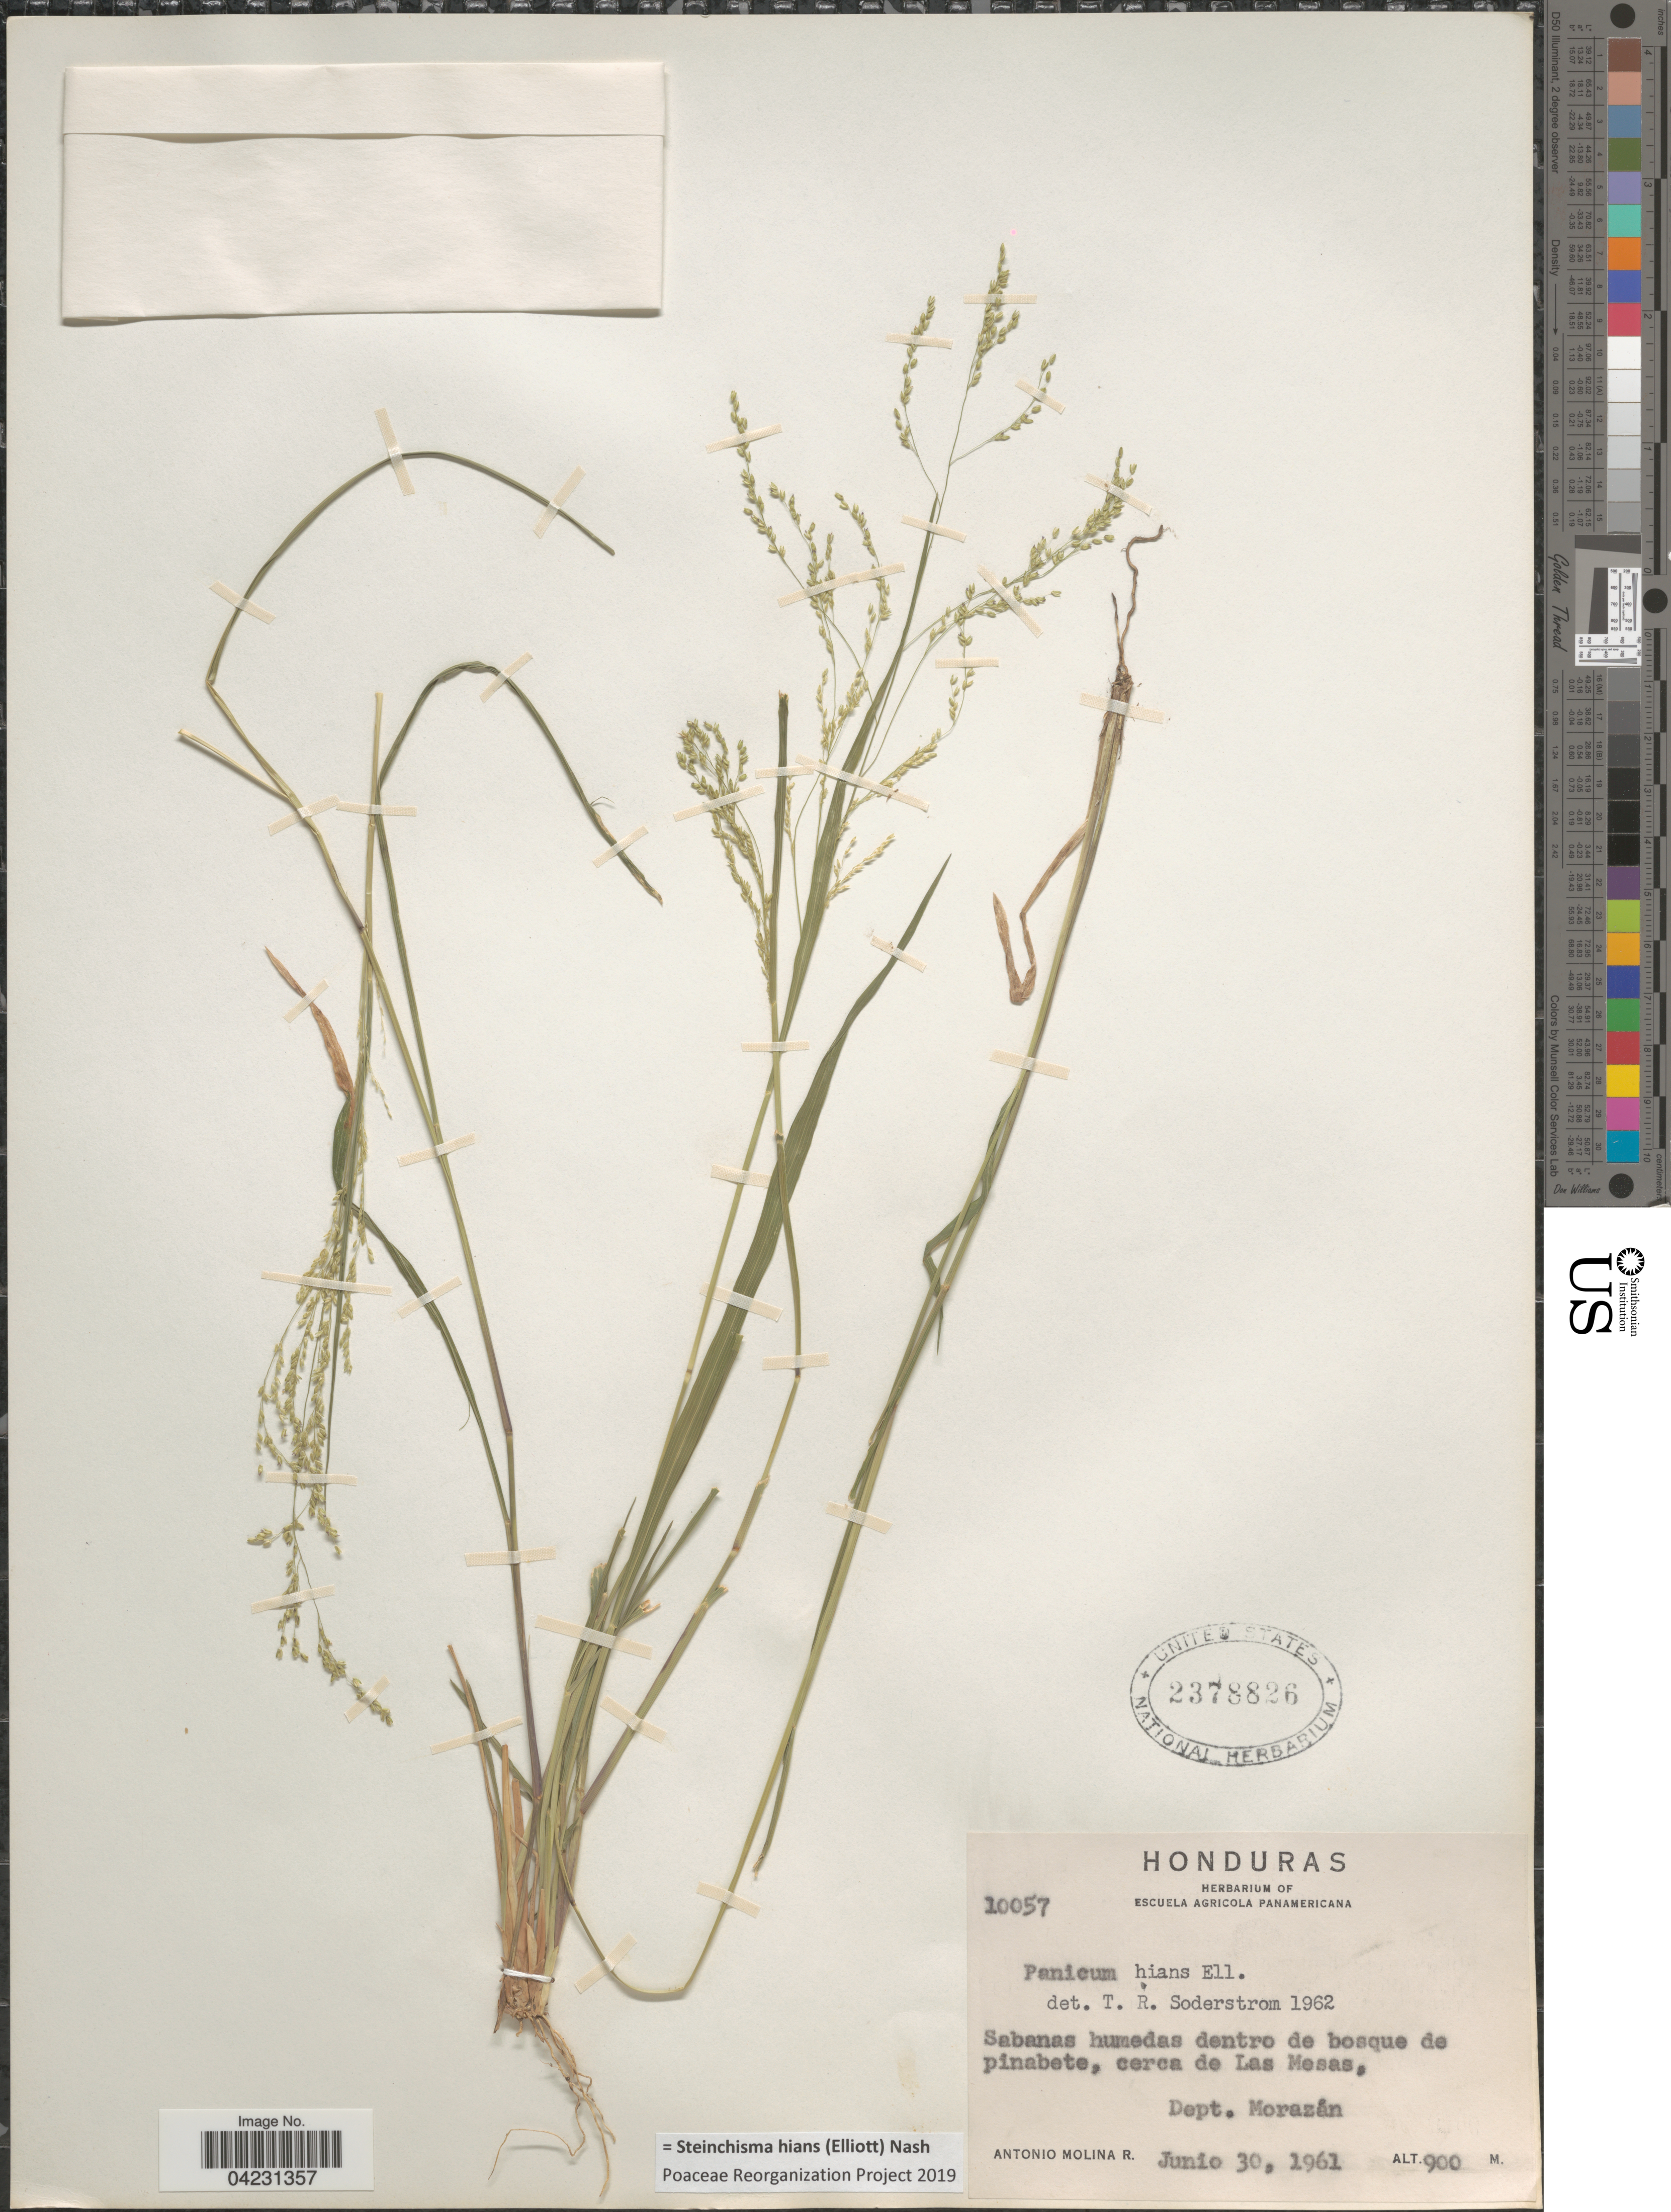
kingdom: Plantae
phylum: Tracheophyta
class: Liliopsida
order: Poales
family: Poaceae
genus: Steinchisma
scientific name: Steinchisma hians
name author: (Elliott) Nash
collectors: A. Molina R.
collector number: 10057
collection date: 1961-06-30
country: Honduras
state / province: Fco. Morazán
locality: Sabanas humedas dentro de bosque de pinabete, cerca de Las Mesas, Dept. Morazán.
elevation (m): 900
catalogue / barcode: US 2378826